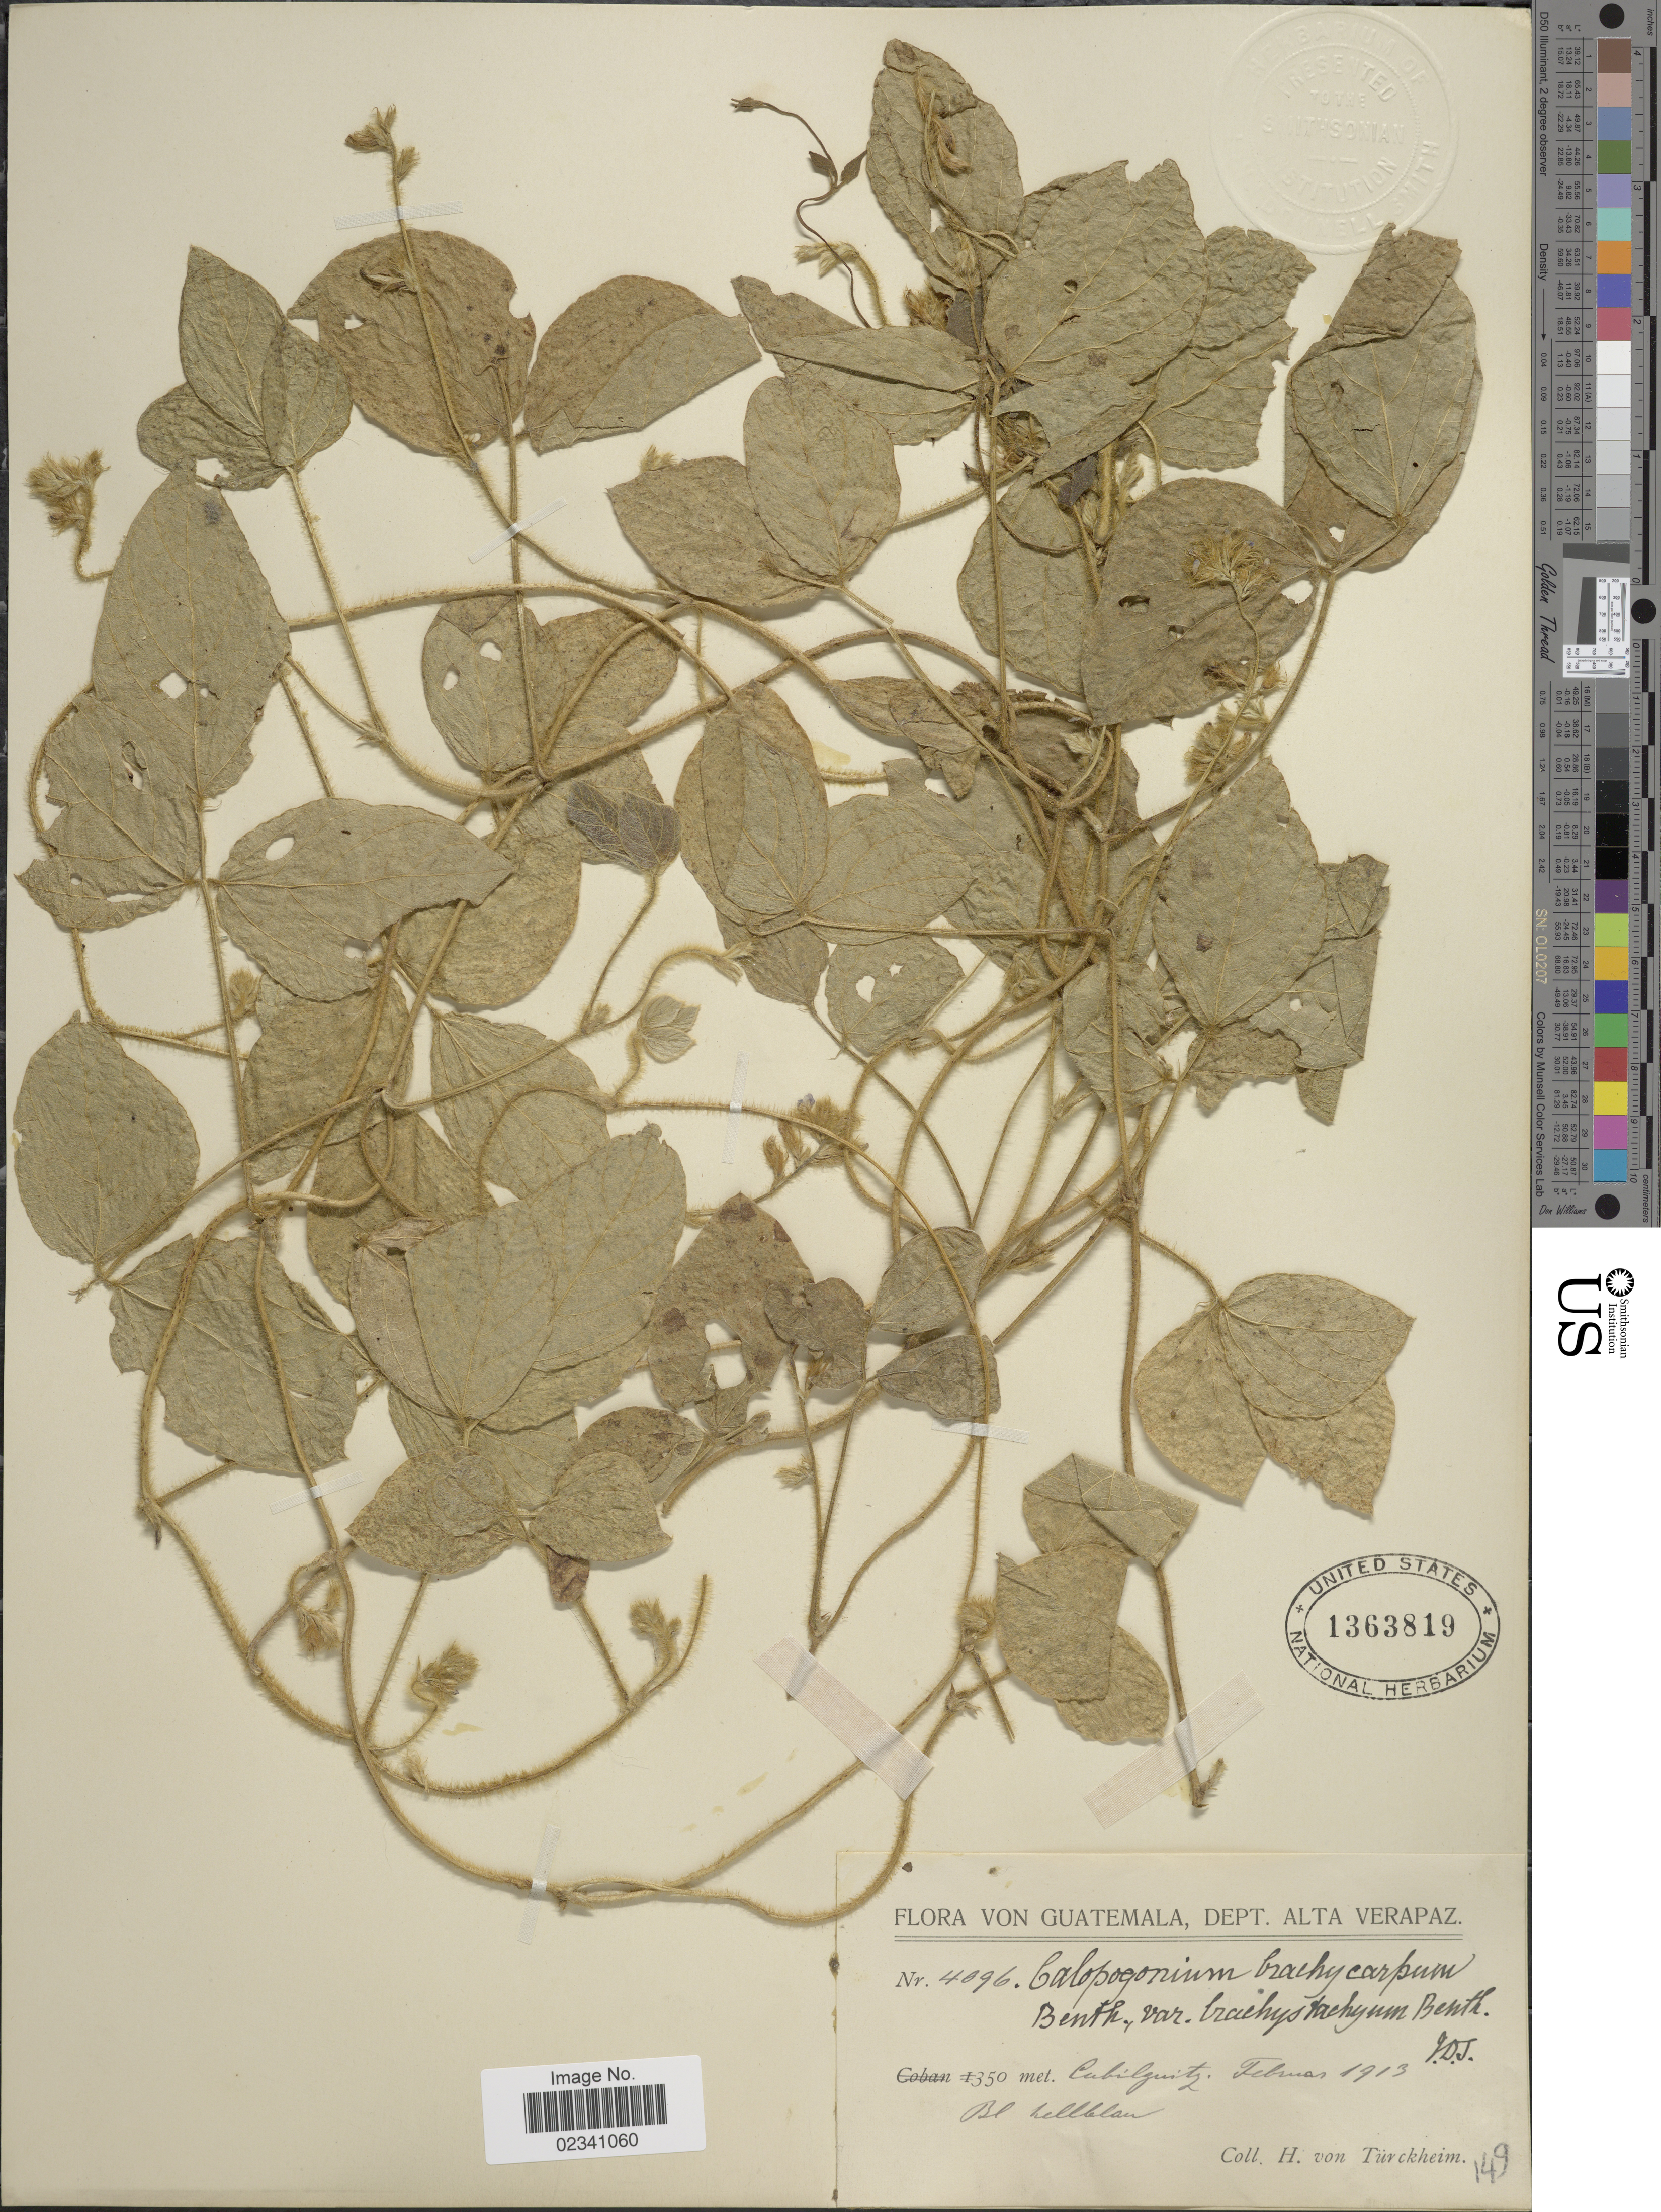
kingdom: Plantae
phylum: Tracheophyta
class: Magnoliopsida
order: Fabales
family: Fabaceae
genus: Calopogonium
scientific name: Calopogonium mucunoides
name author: Desv.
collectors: H. von Türckheim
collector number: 4096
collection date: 1913-02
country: Guatemala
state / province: Alta Verapaz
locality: Dept. Alta Verapaz. Cubilquitz.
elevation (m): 350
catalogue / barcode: US 1363819